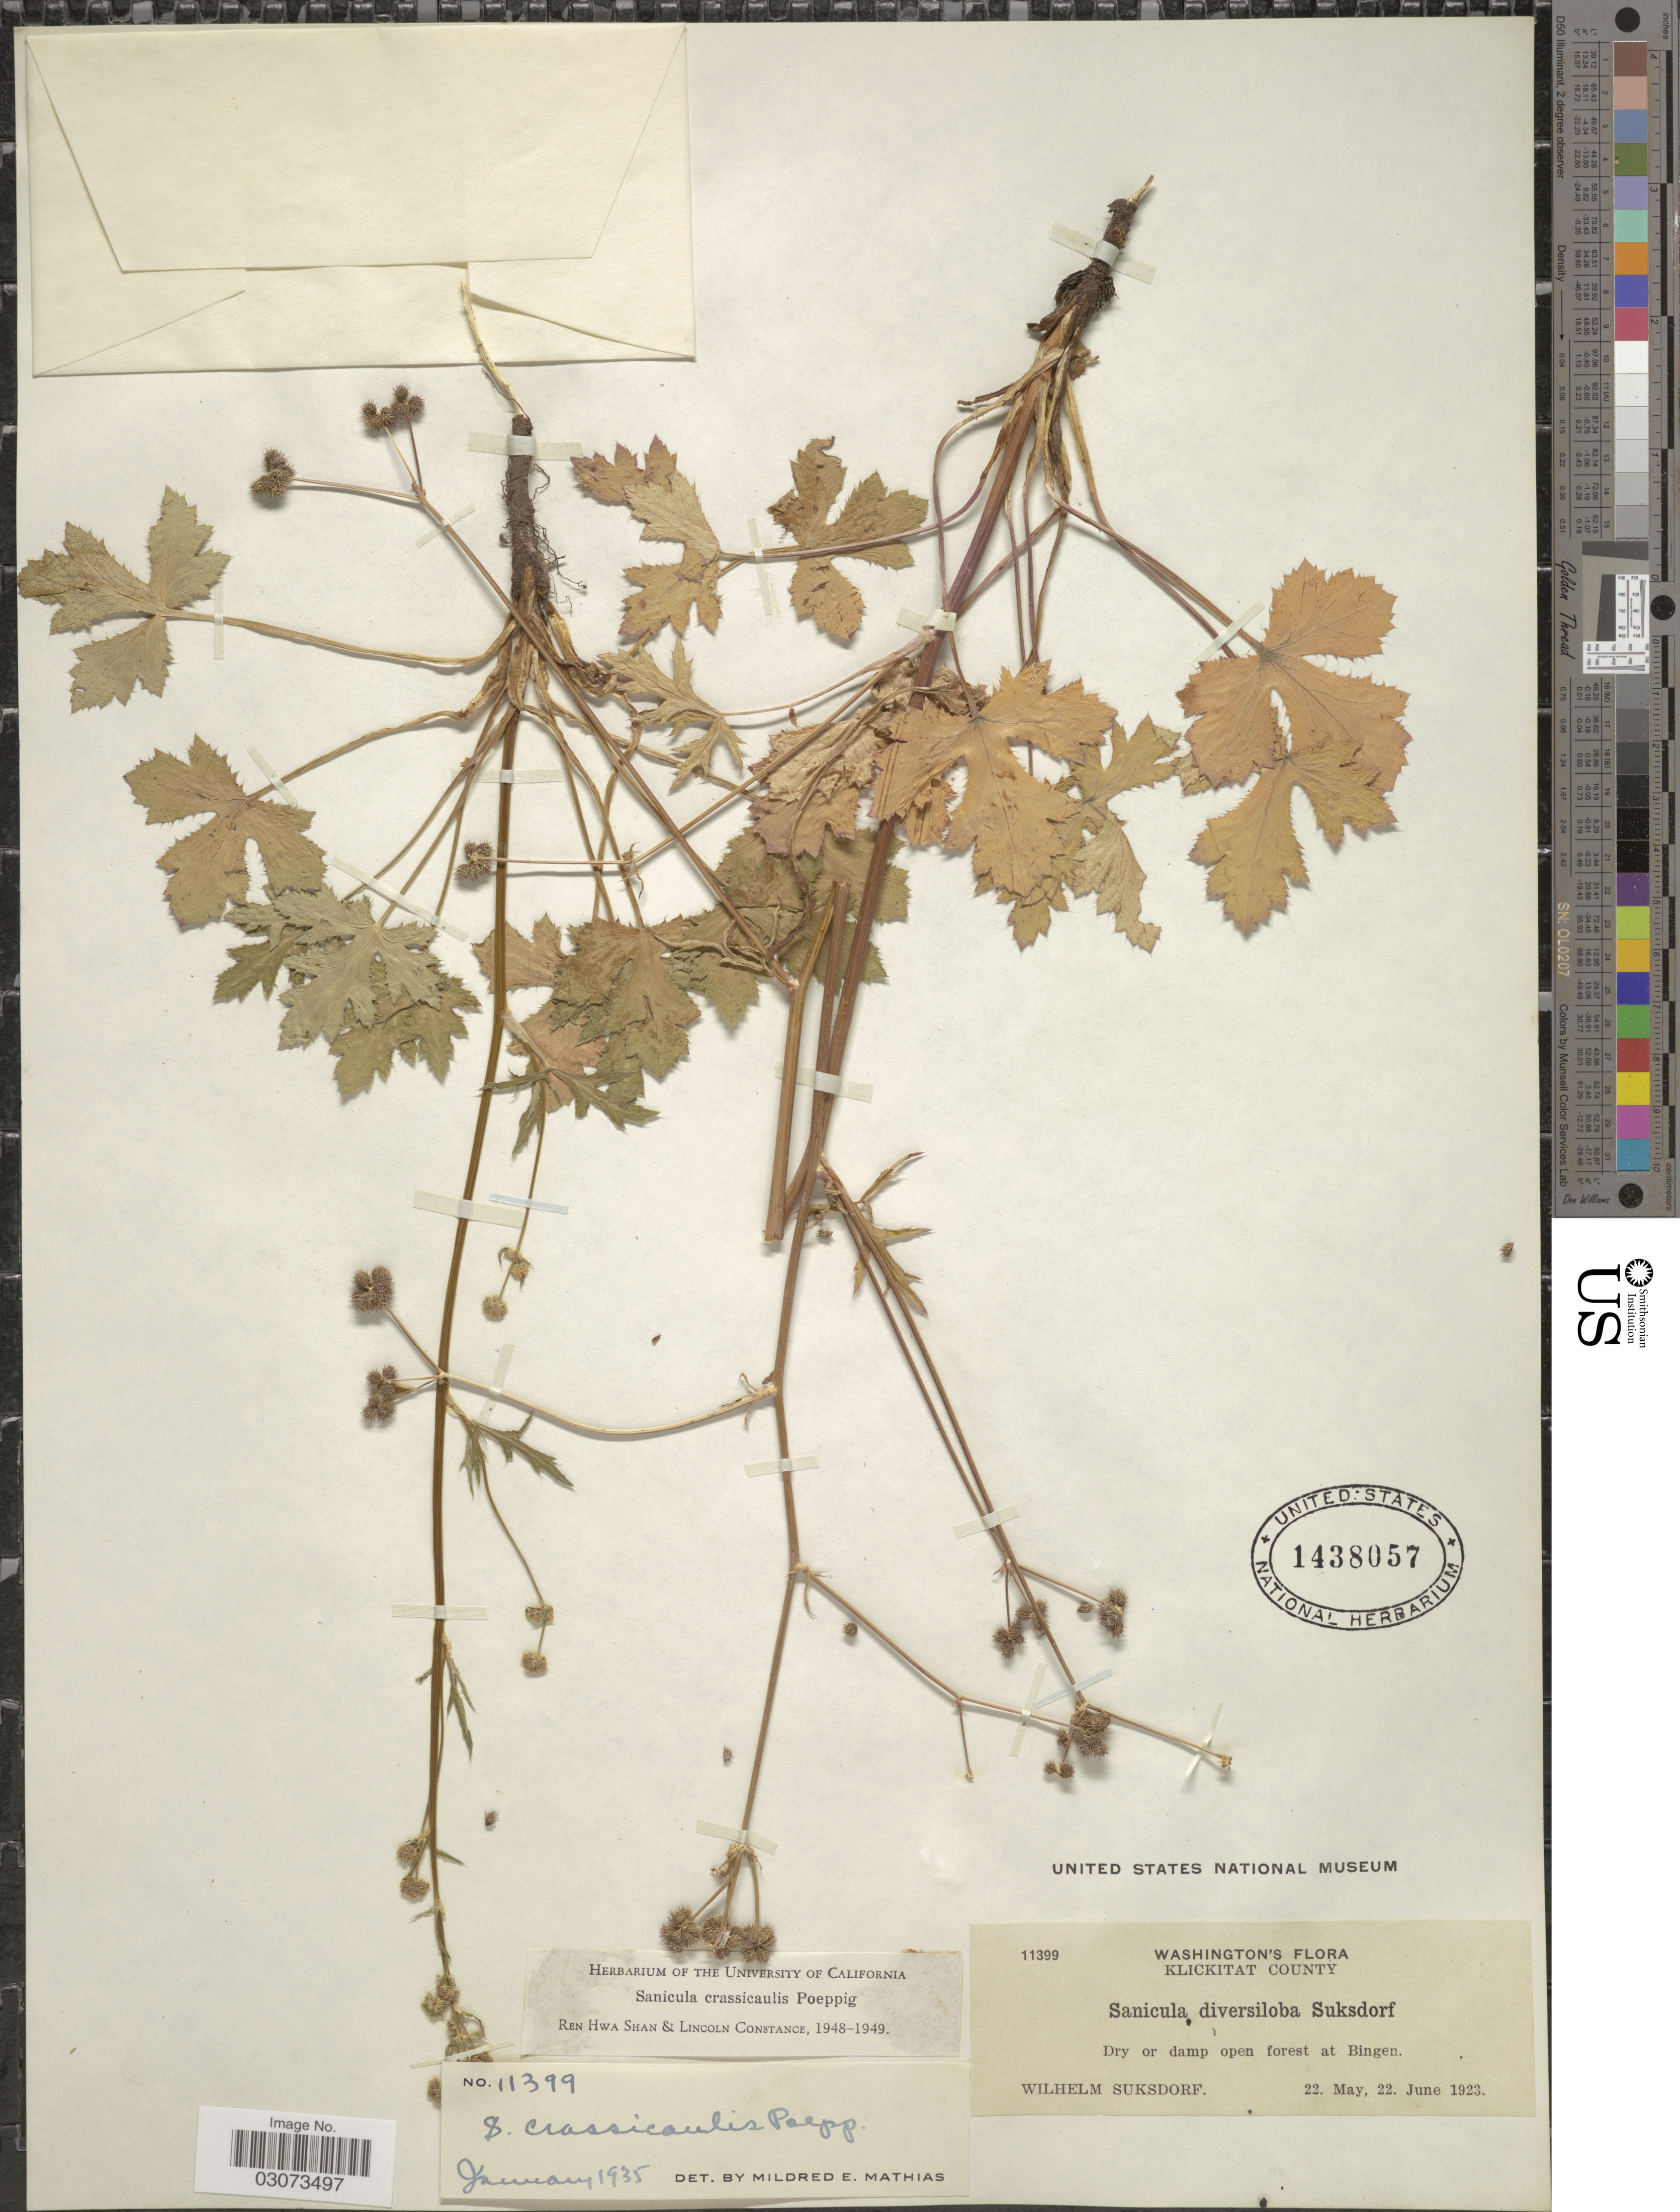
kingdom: Plantae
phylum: Tracheophyta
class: Magnoliopsida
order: Apiales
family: Apiaceae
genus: Sanicula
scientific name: Sanicula crassicaulis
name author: Poepp. ex DC.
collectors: W. N. Suksdorf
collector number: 11399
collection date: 1923-05-22/1923-06-22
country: United States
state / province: Washington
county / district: Klickitat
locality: Klickitat County. Bingen.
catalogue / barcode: US 1438057